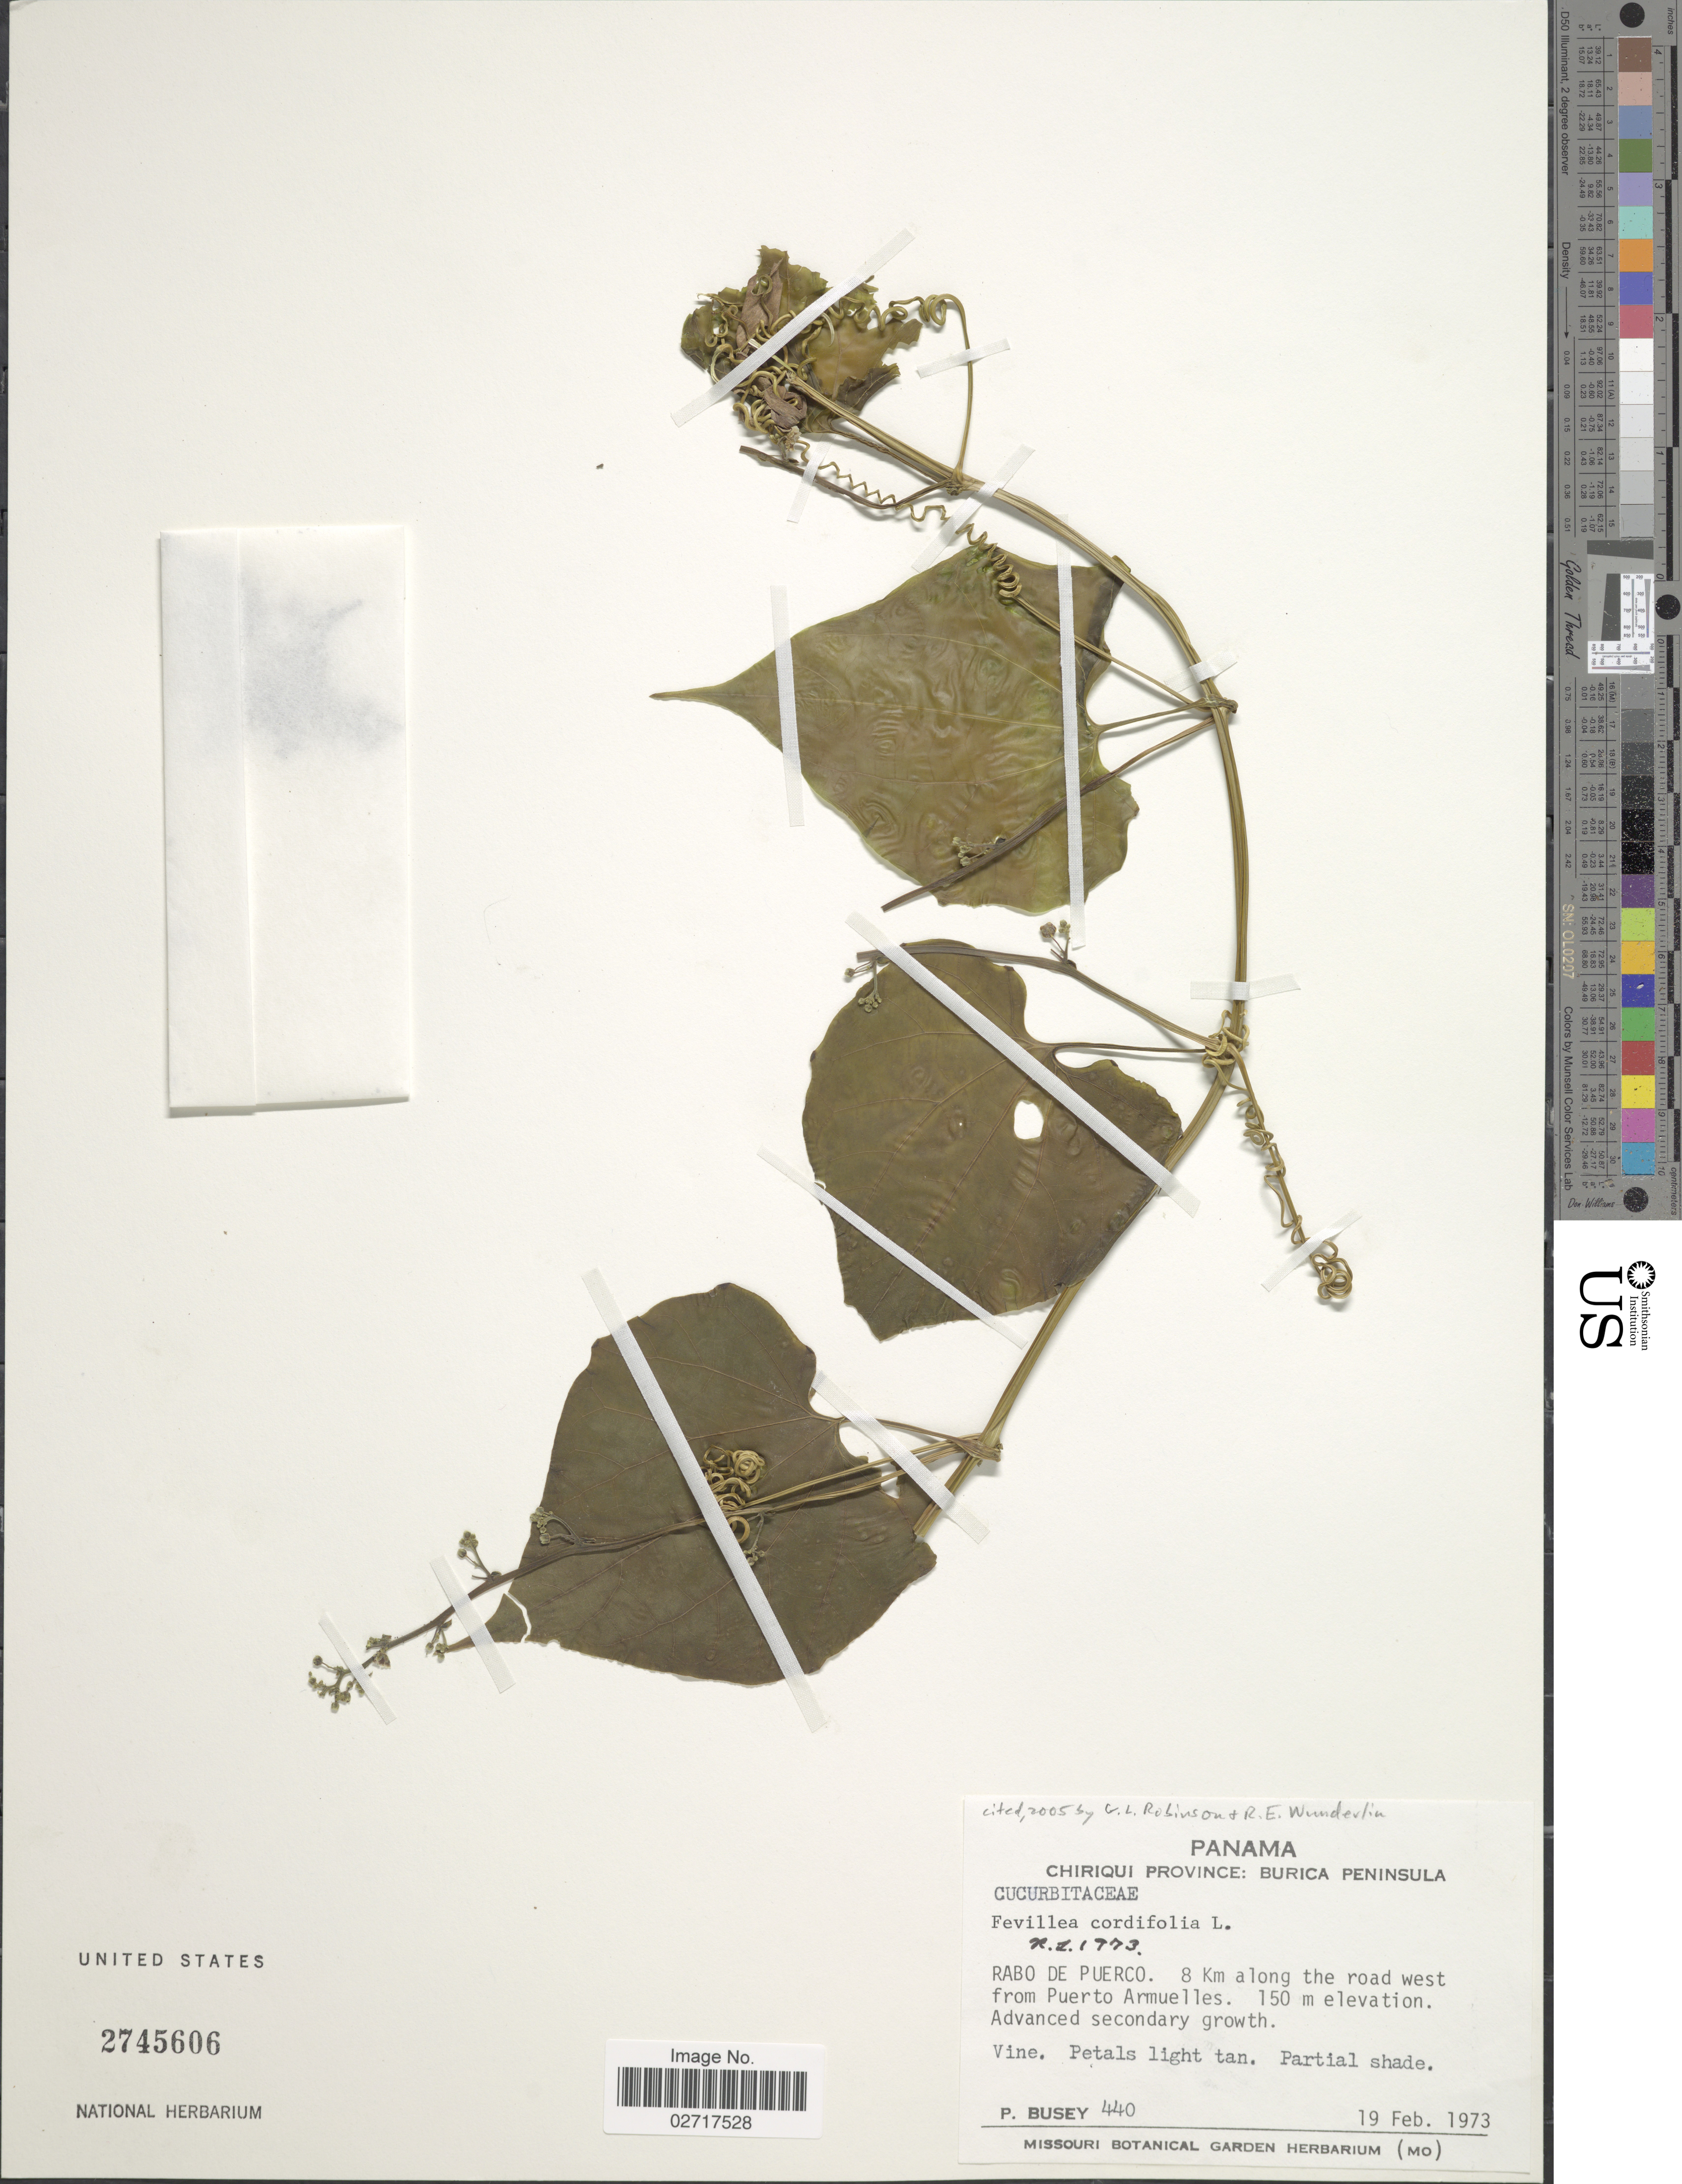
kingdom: Plantae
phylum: Tracheophyta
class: Magnoliopsida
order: Cucurbitales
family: Cucurbitaceae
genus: Fevillea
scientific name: Fevillea cordifolia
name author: L.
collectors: P. Busey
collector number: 440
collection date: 1973-02-19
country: Panama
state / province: Chiriqui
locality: Burica Peninsula. Rabo de Puerco. 8 Km along the road west from Puerto Armuelles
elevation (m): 150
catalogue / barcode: US 2745606